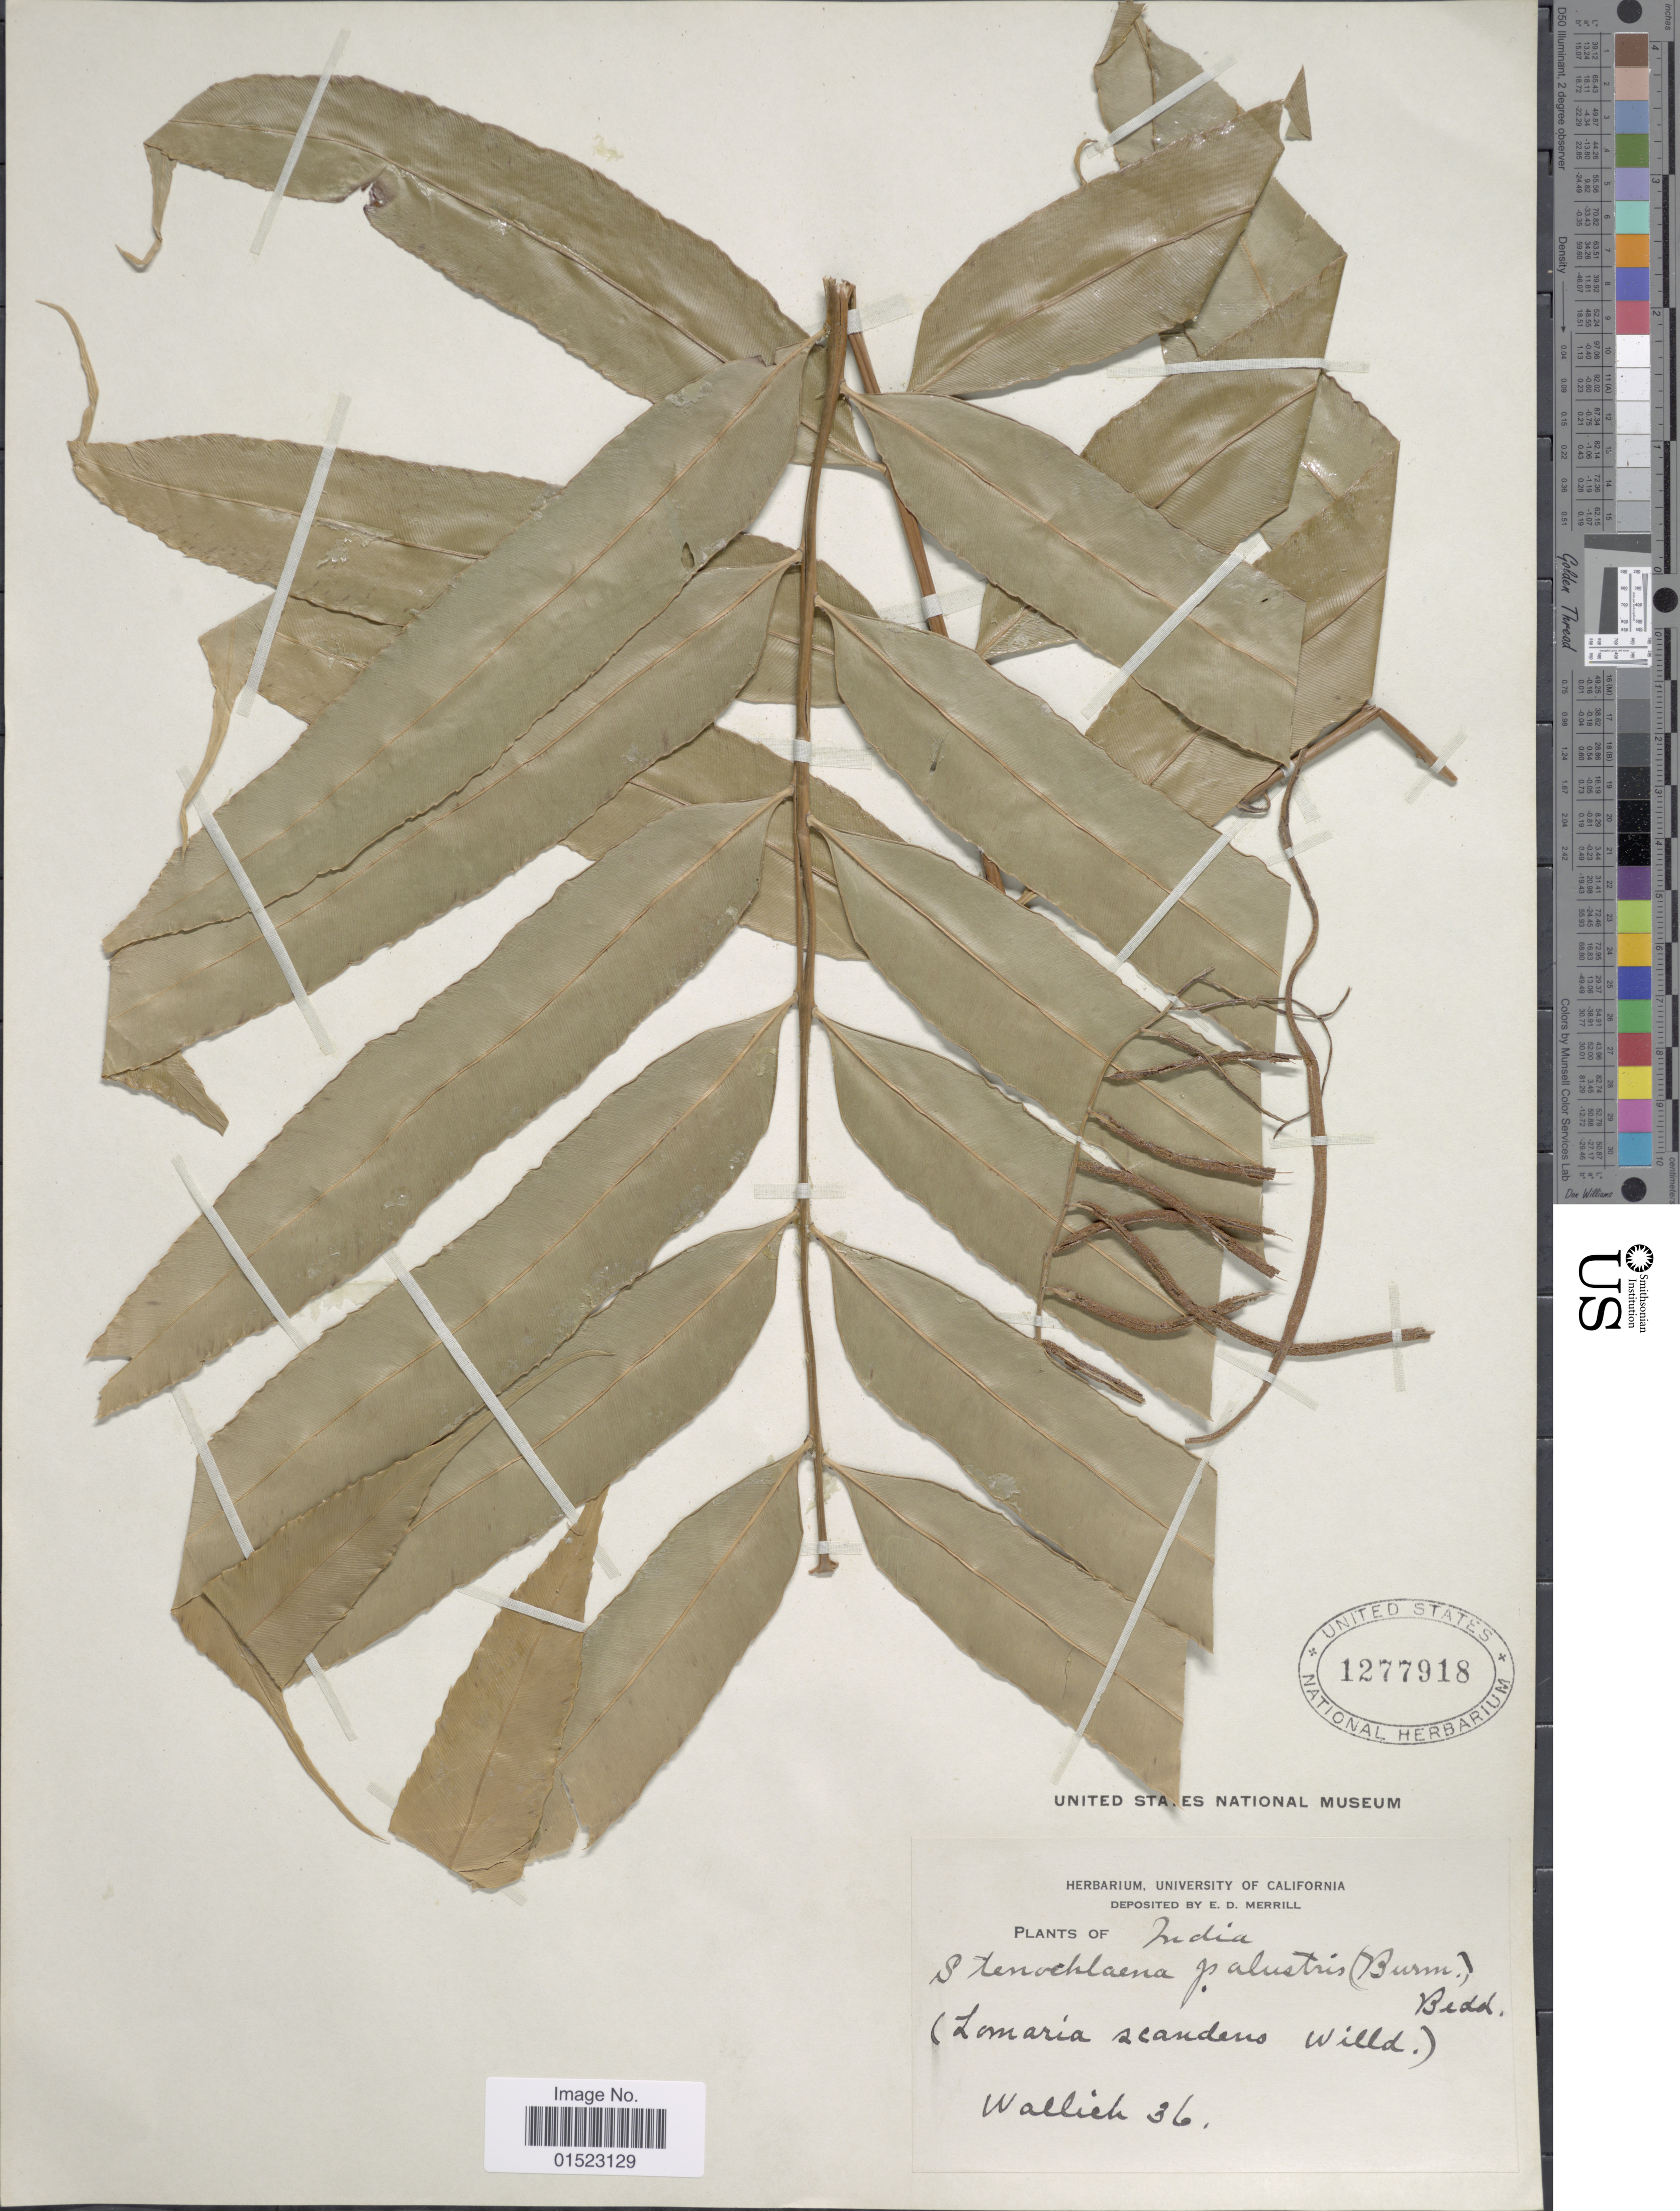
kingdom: Plantae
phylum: Tracheophyta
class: Polypodiopsida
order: Polypodiales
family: Blechnaceae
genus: Stenochlaena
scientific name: Stenochlaena palustris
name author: (Burm. f.) Bedd.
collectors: -- Wallich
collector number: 36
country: India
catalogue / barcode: US 1277918